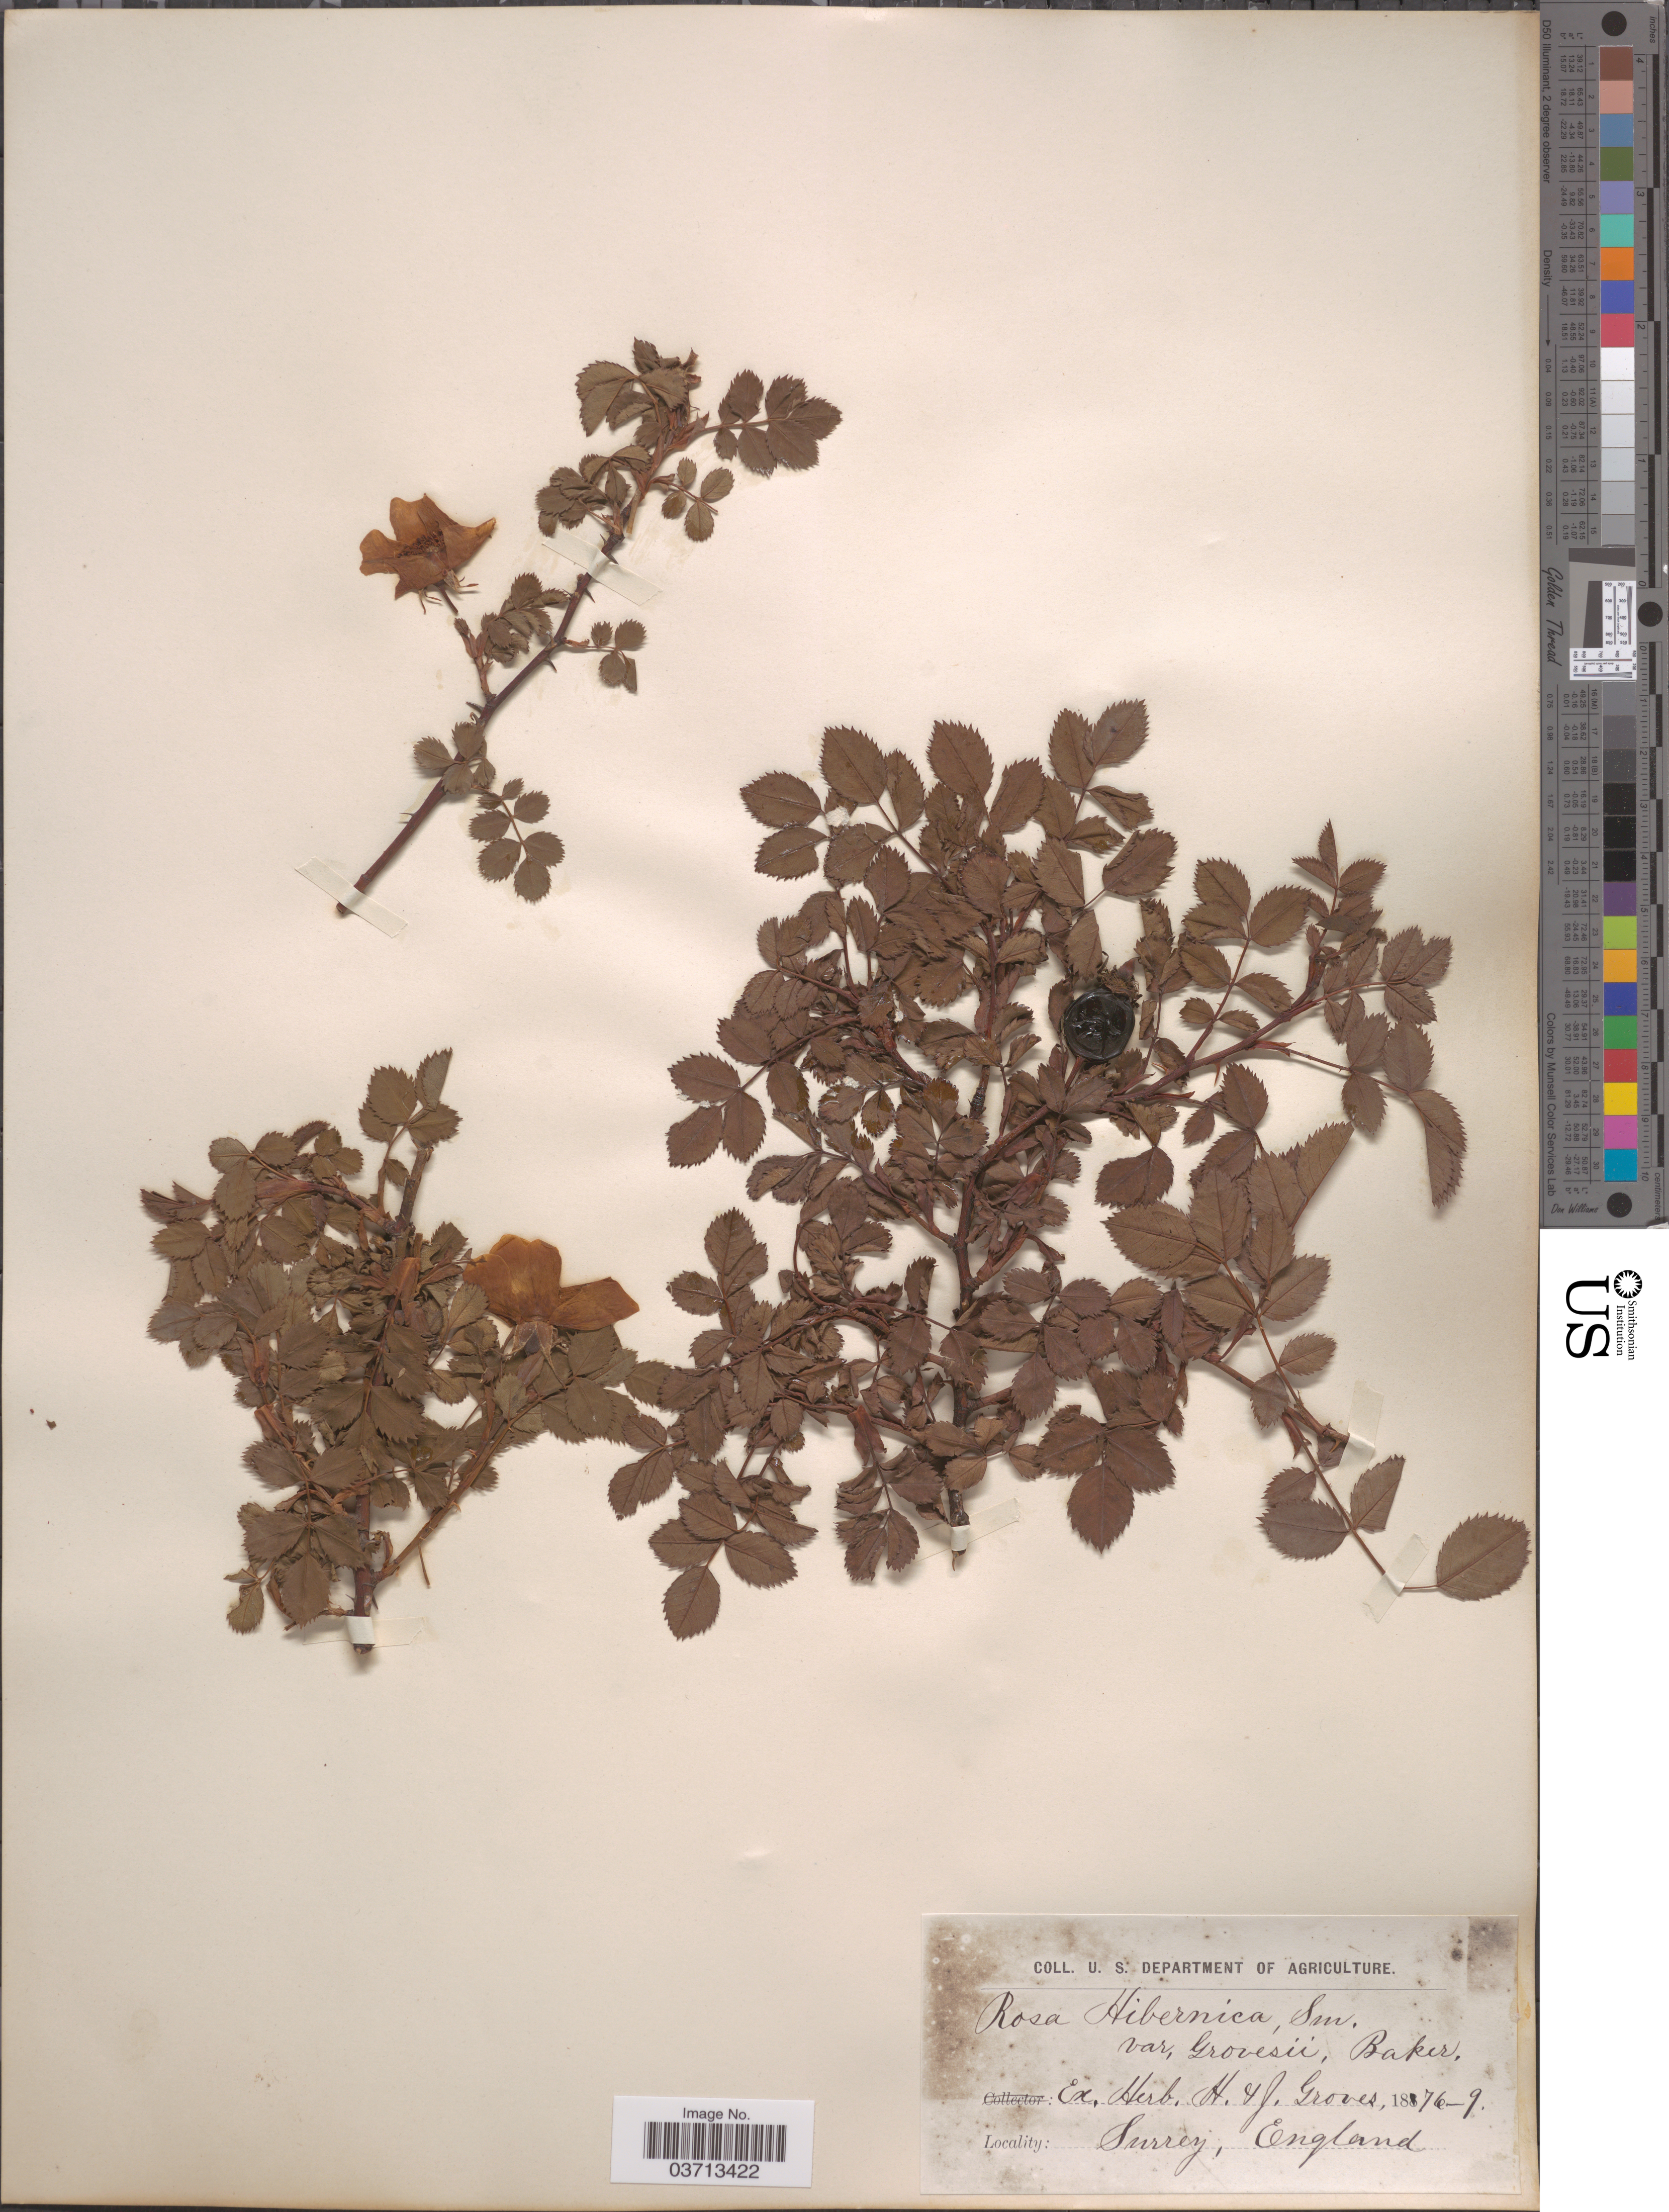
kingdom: Plantae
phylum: Tracheophyta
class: Magnoliopsida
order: Rosales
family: Rosaceae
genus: Rosa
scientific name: Rosa hibernica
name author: Sm.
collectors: ex herb. H. & J. Groves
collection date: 1876-09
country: United Kingdom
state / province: England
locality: Surrey.